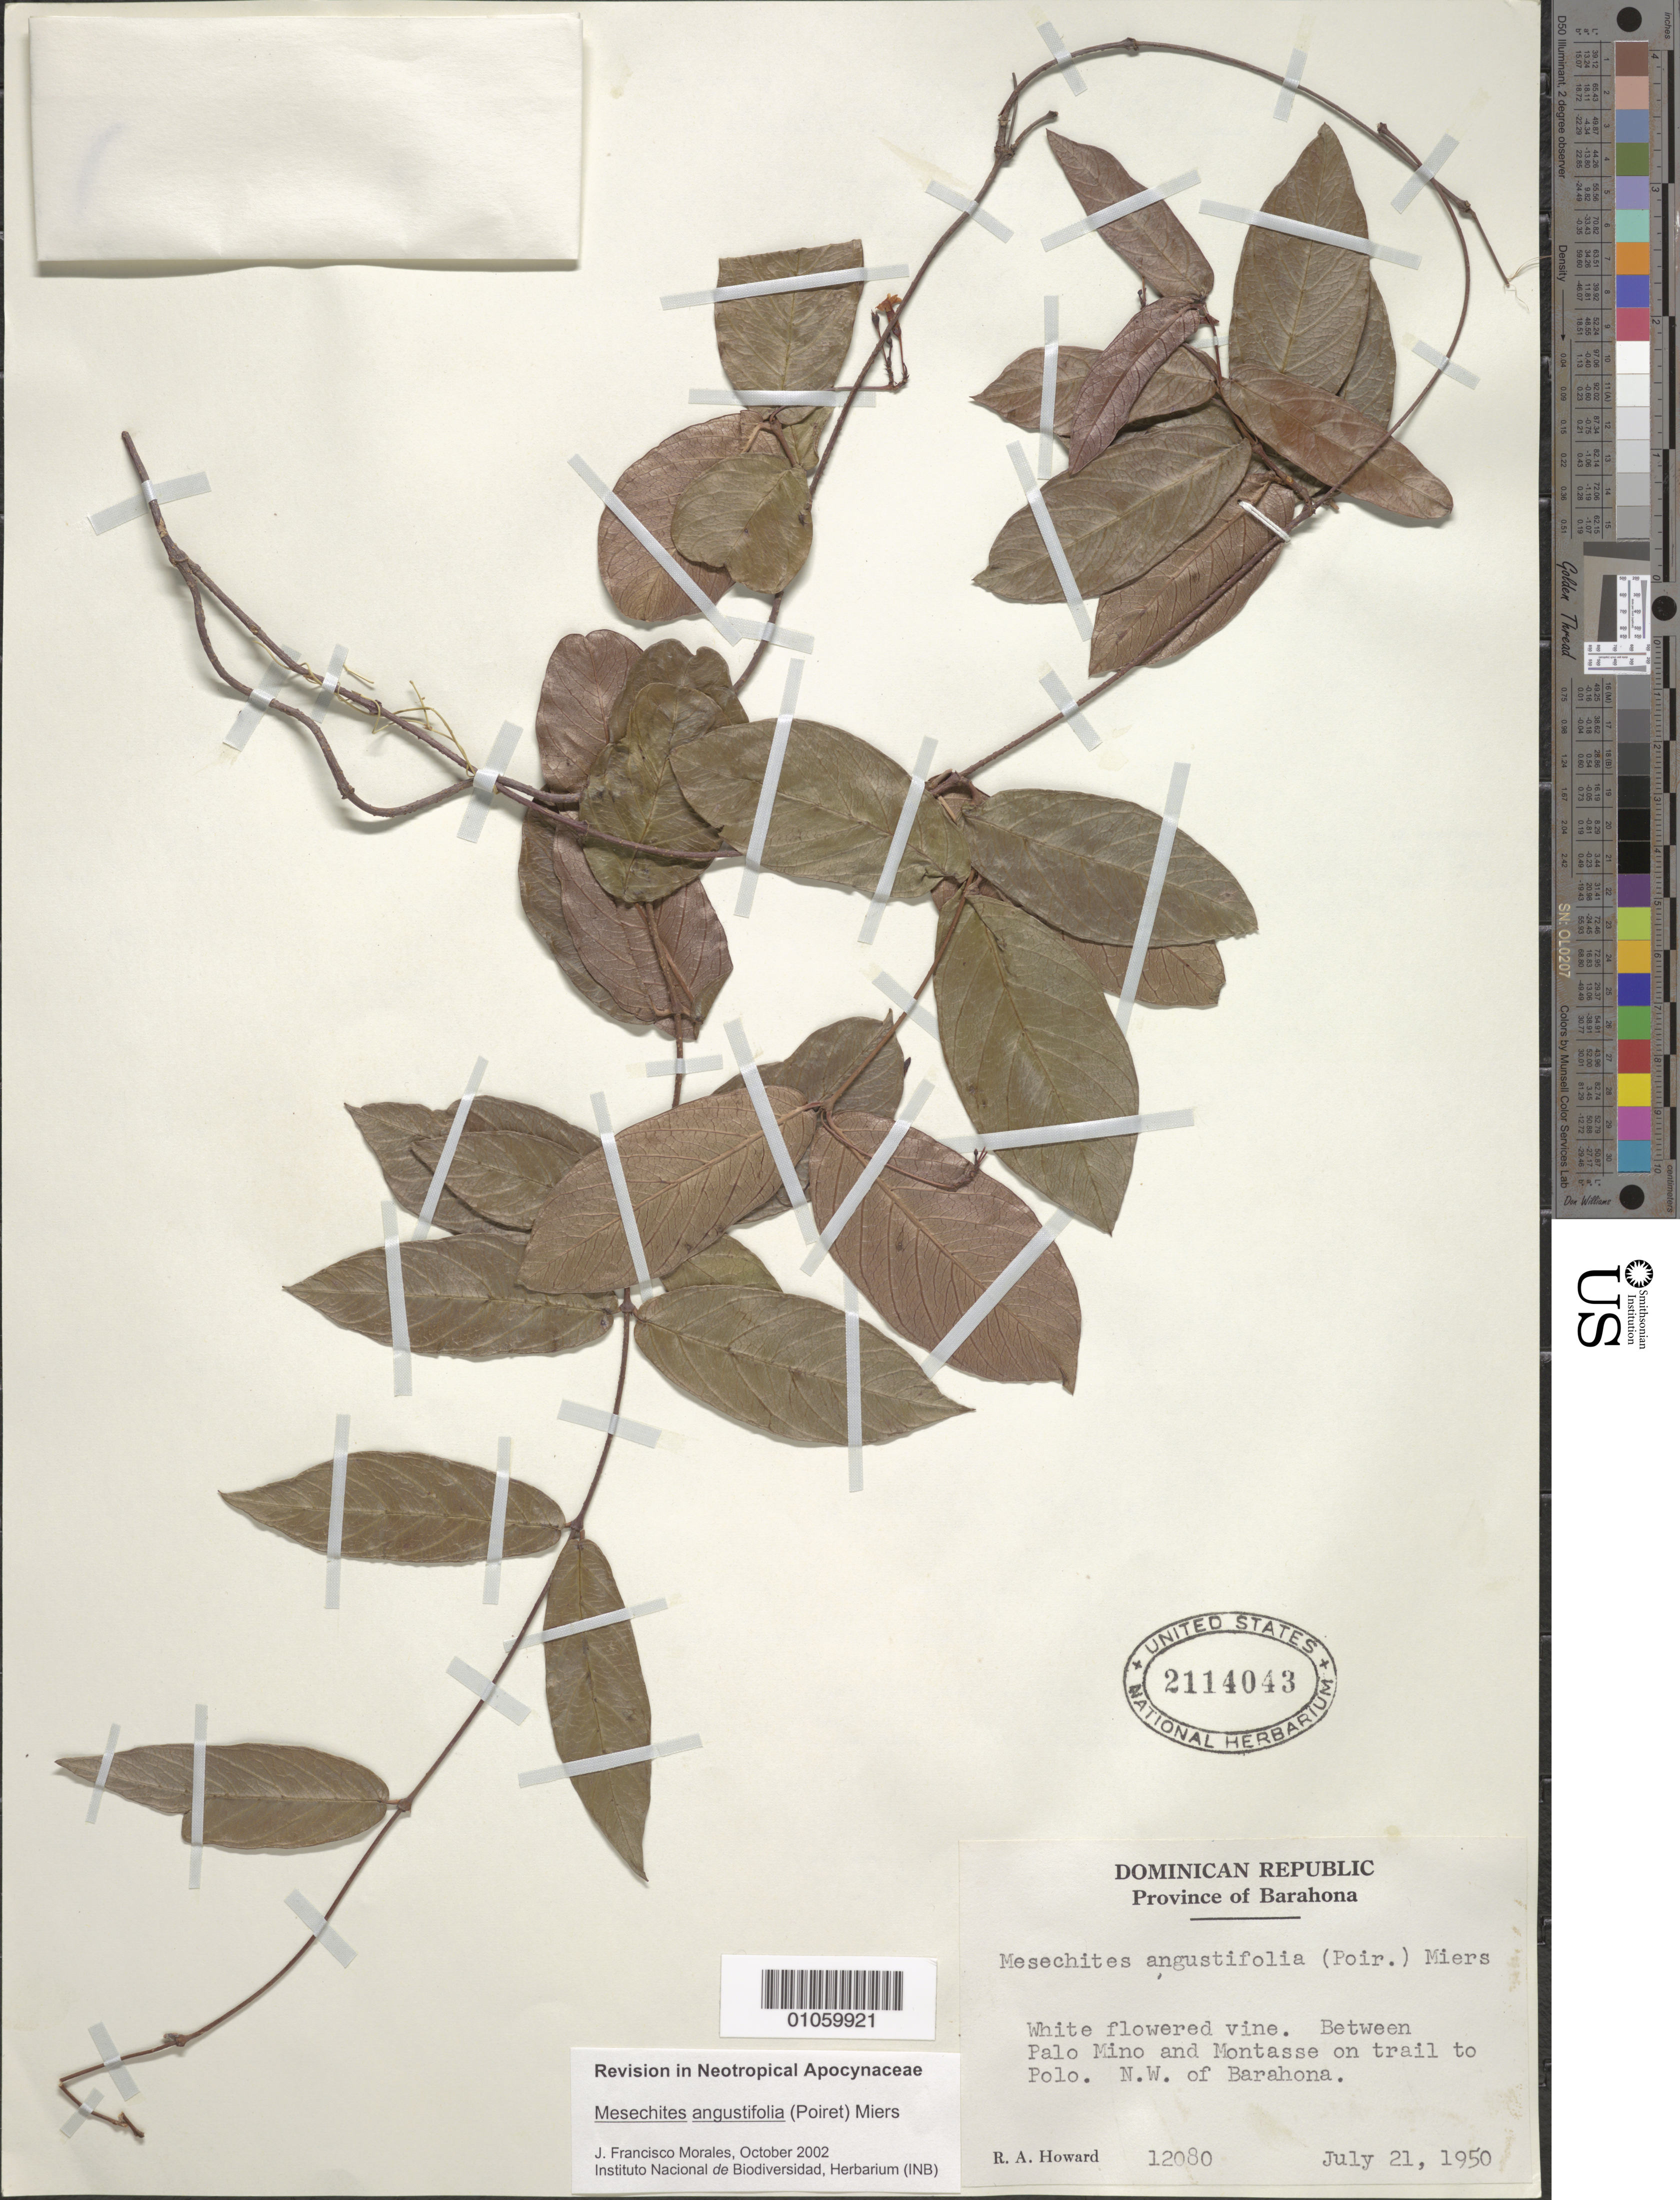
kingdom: Plantae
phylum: Tracheophyta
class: Magnoliopsida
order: Gentianales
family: Apocynaceae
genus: Mesechites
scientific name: Mesechites angustifolius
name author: (Poir.) Miers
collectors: R. A. Howard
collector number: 12080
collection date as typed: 21 Jul 1950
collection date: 1950-07-21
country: Dominican Republic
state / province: Barahona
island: Hispaniola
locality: Between Palo Mino and Montasse, on trail to Polo. N.W. of Barahona.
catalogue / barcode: US 2114043